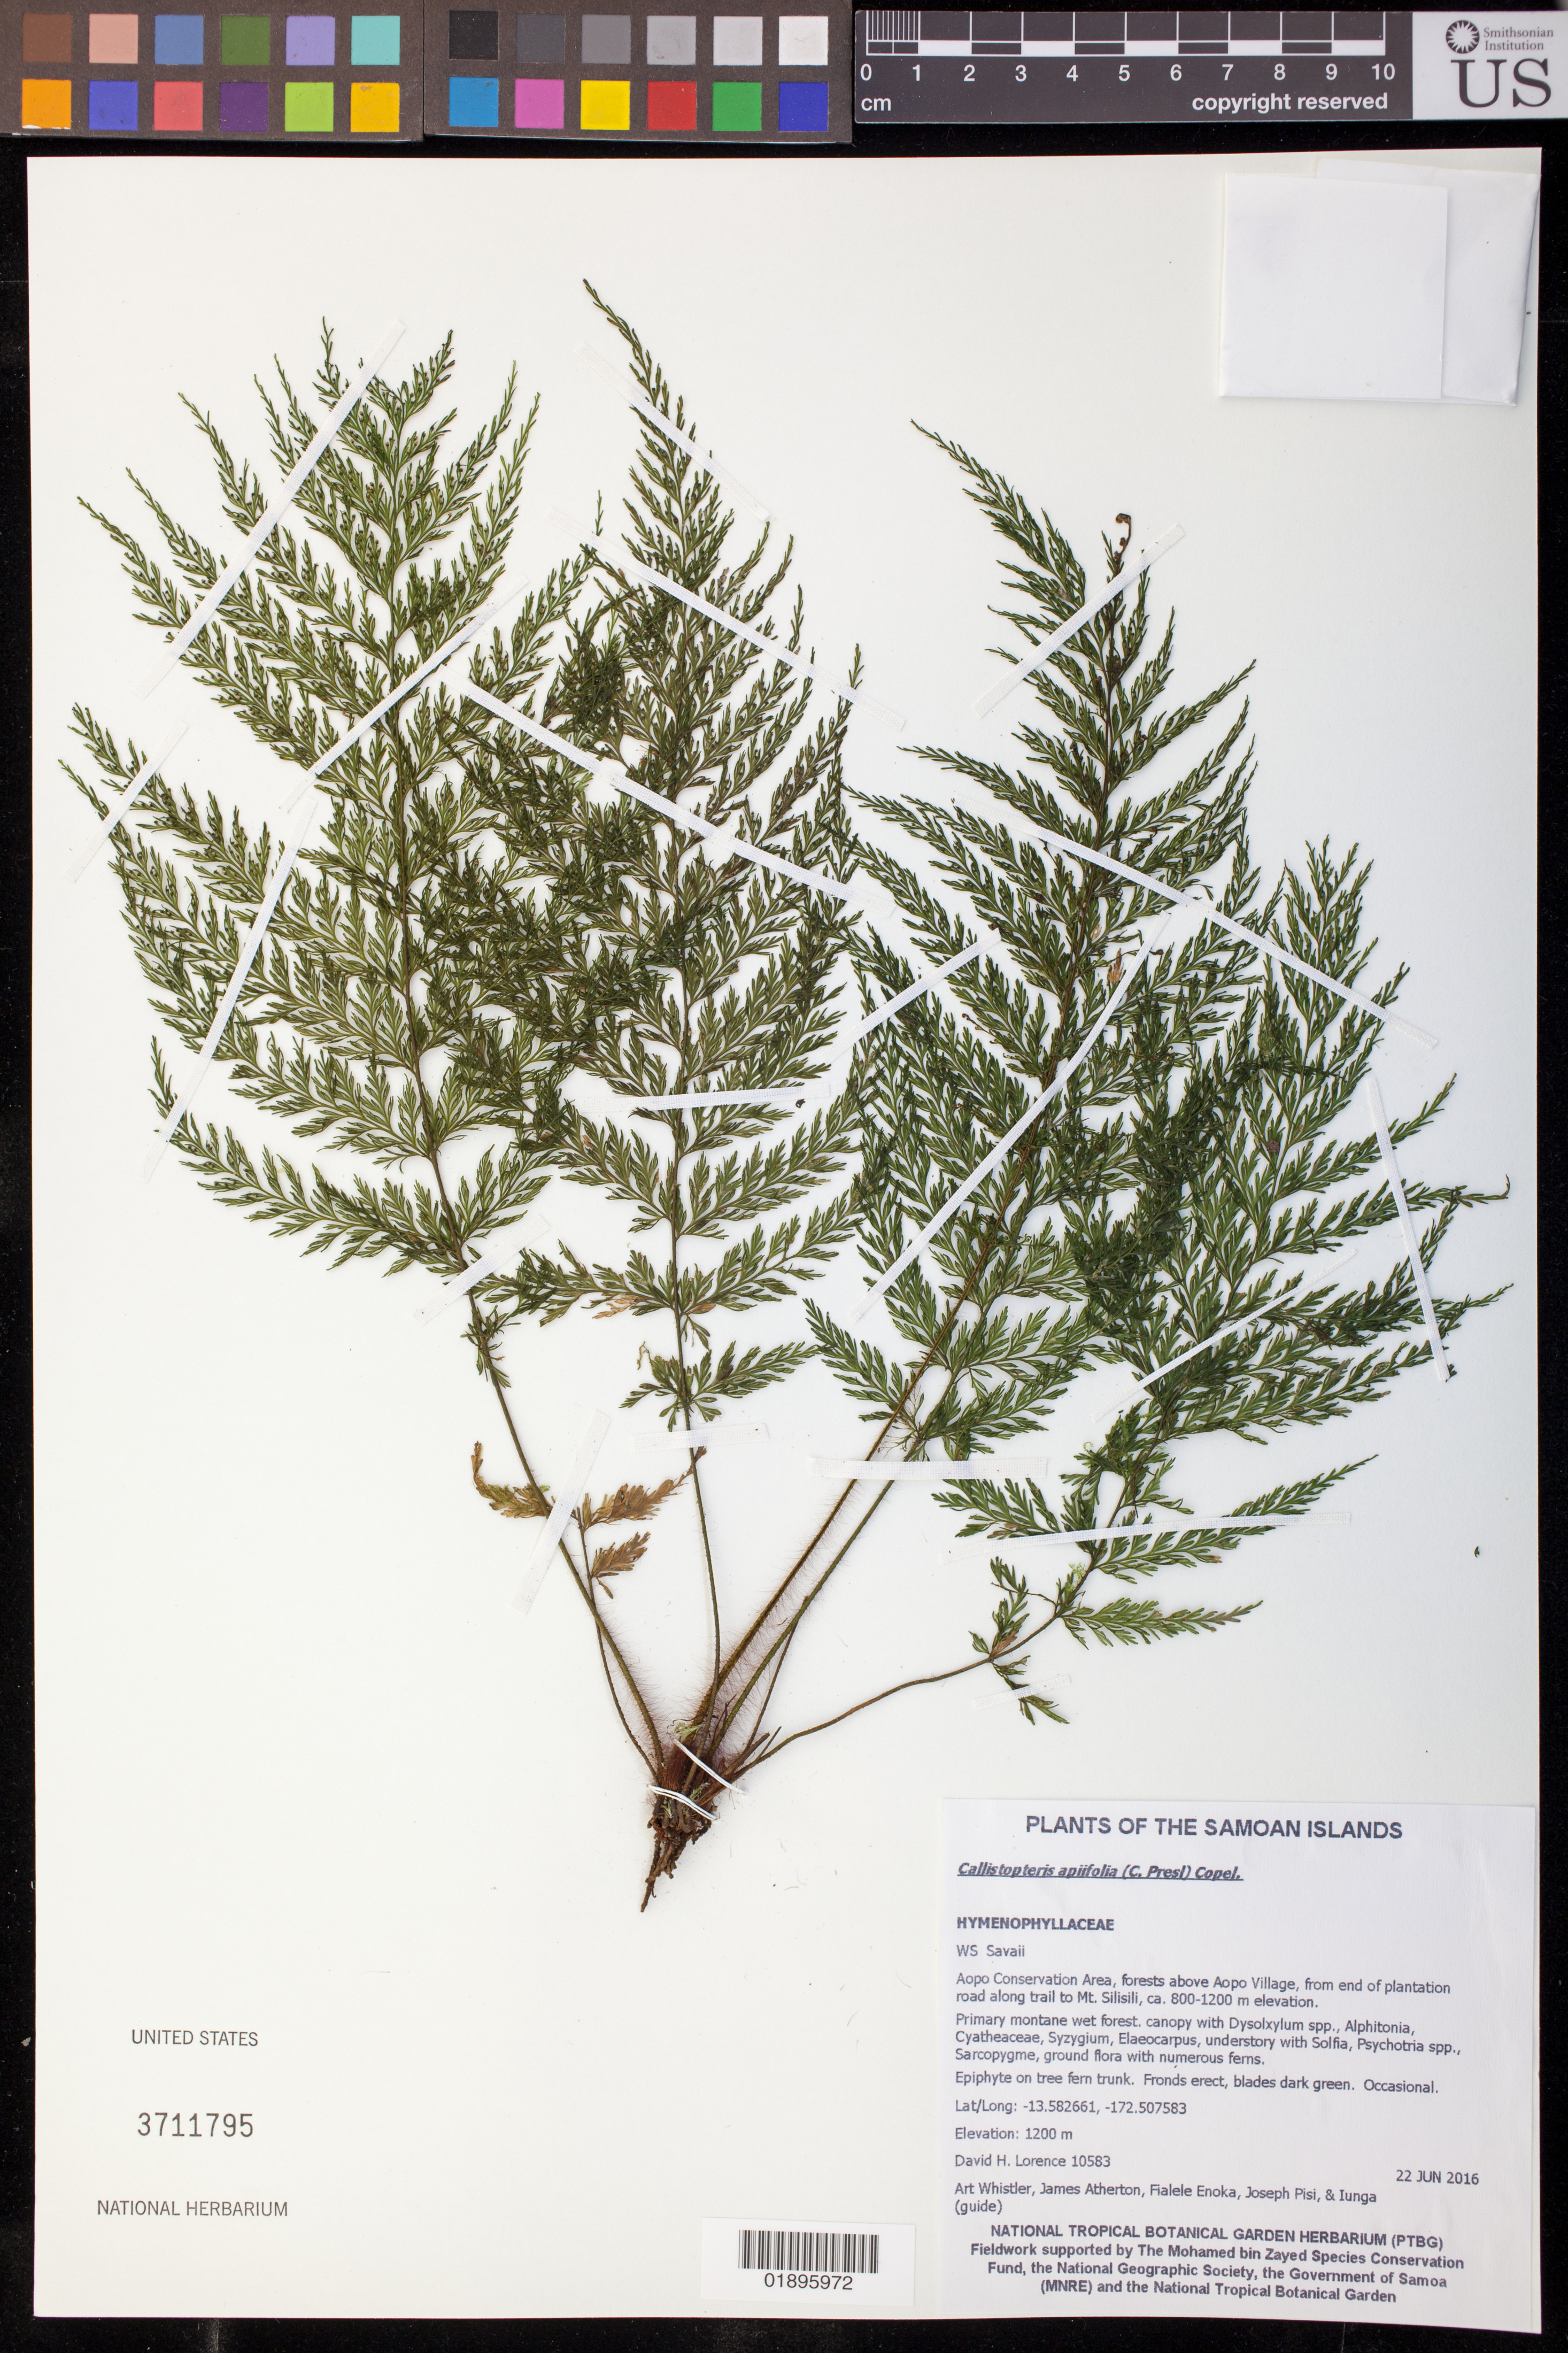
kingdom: Plantae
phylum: Tracheophyta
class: Polypodiopsida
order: Hymenophyllales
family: Hymenophyllaceae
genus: Callistopteris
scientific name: Callistopteris apiifolia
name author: (C. Presl) Copel.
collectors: D. Lorence, A. Whistler, J. Atherton, F. Enoka & J. Pisi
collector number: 10583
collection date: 2016-06-22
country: Samoa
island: Savai'i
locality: Aopo Conservation Area, forests above Aopo Village, from end of plantation road along trail to Mt. Silisili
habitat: Primary montane wet forest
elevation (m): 1200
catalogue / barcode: US 3711795